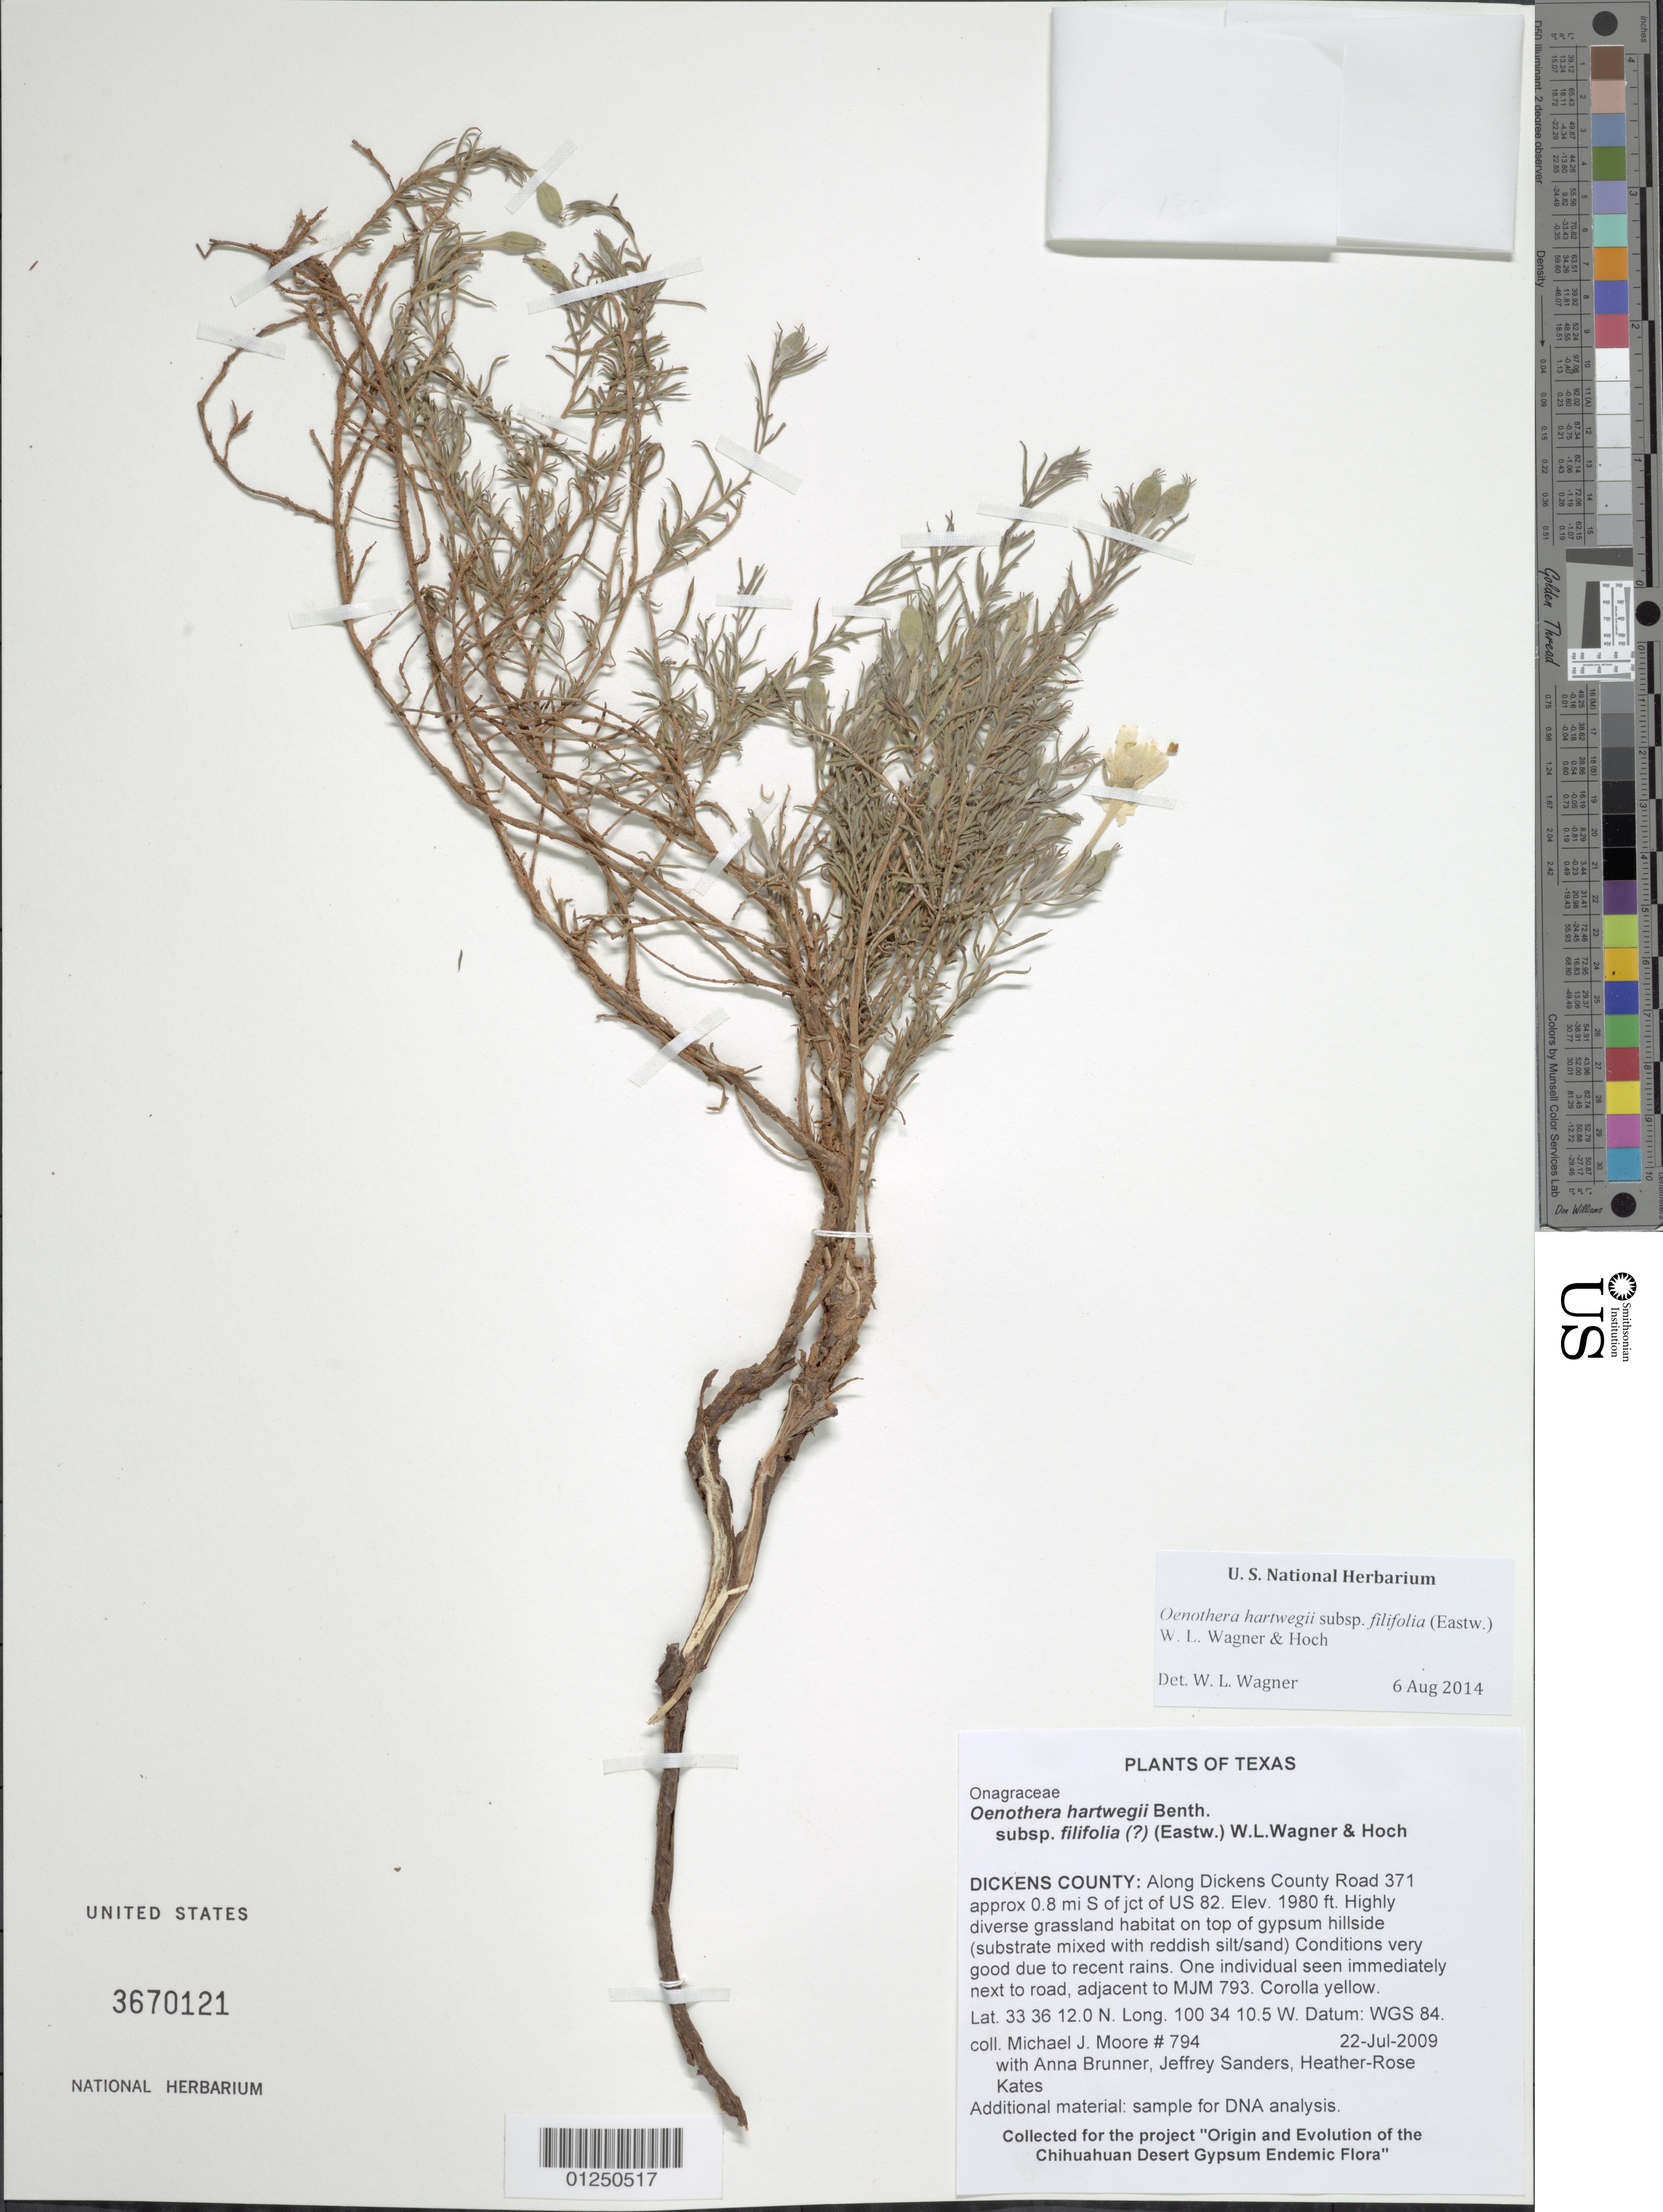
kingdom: Plantae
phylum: Tracheophyta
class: Magnoliopsida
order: Myrtales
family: Onagraceae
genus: Oenothera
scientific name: Oenothera hartwegii subsp. filifolia x O. hartwegii subsp. pubescens (A. Gray) W.L. Wagner & Hoch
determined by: Cooper, B. J.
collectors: M. J. Moore, A. Brunner, J. Sanders & H.-R. Kates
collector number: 794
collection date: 2005-07-21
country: United States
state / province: Texas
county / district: Dickens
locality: Along Dickens County Road 371 approx 0.8 mi S of jct of US 82.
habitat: Highly diverse grassland habitat on top of gypsum hillside (substrate mixed with reddish silt/sand) Conditions very good due to recent rains.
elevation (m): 604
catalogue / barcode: US 3670121